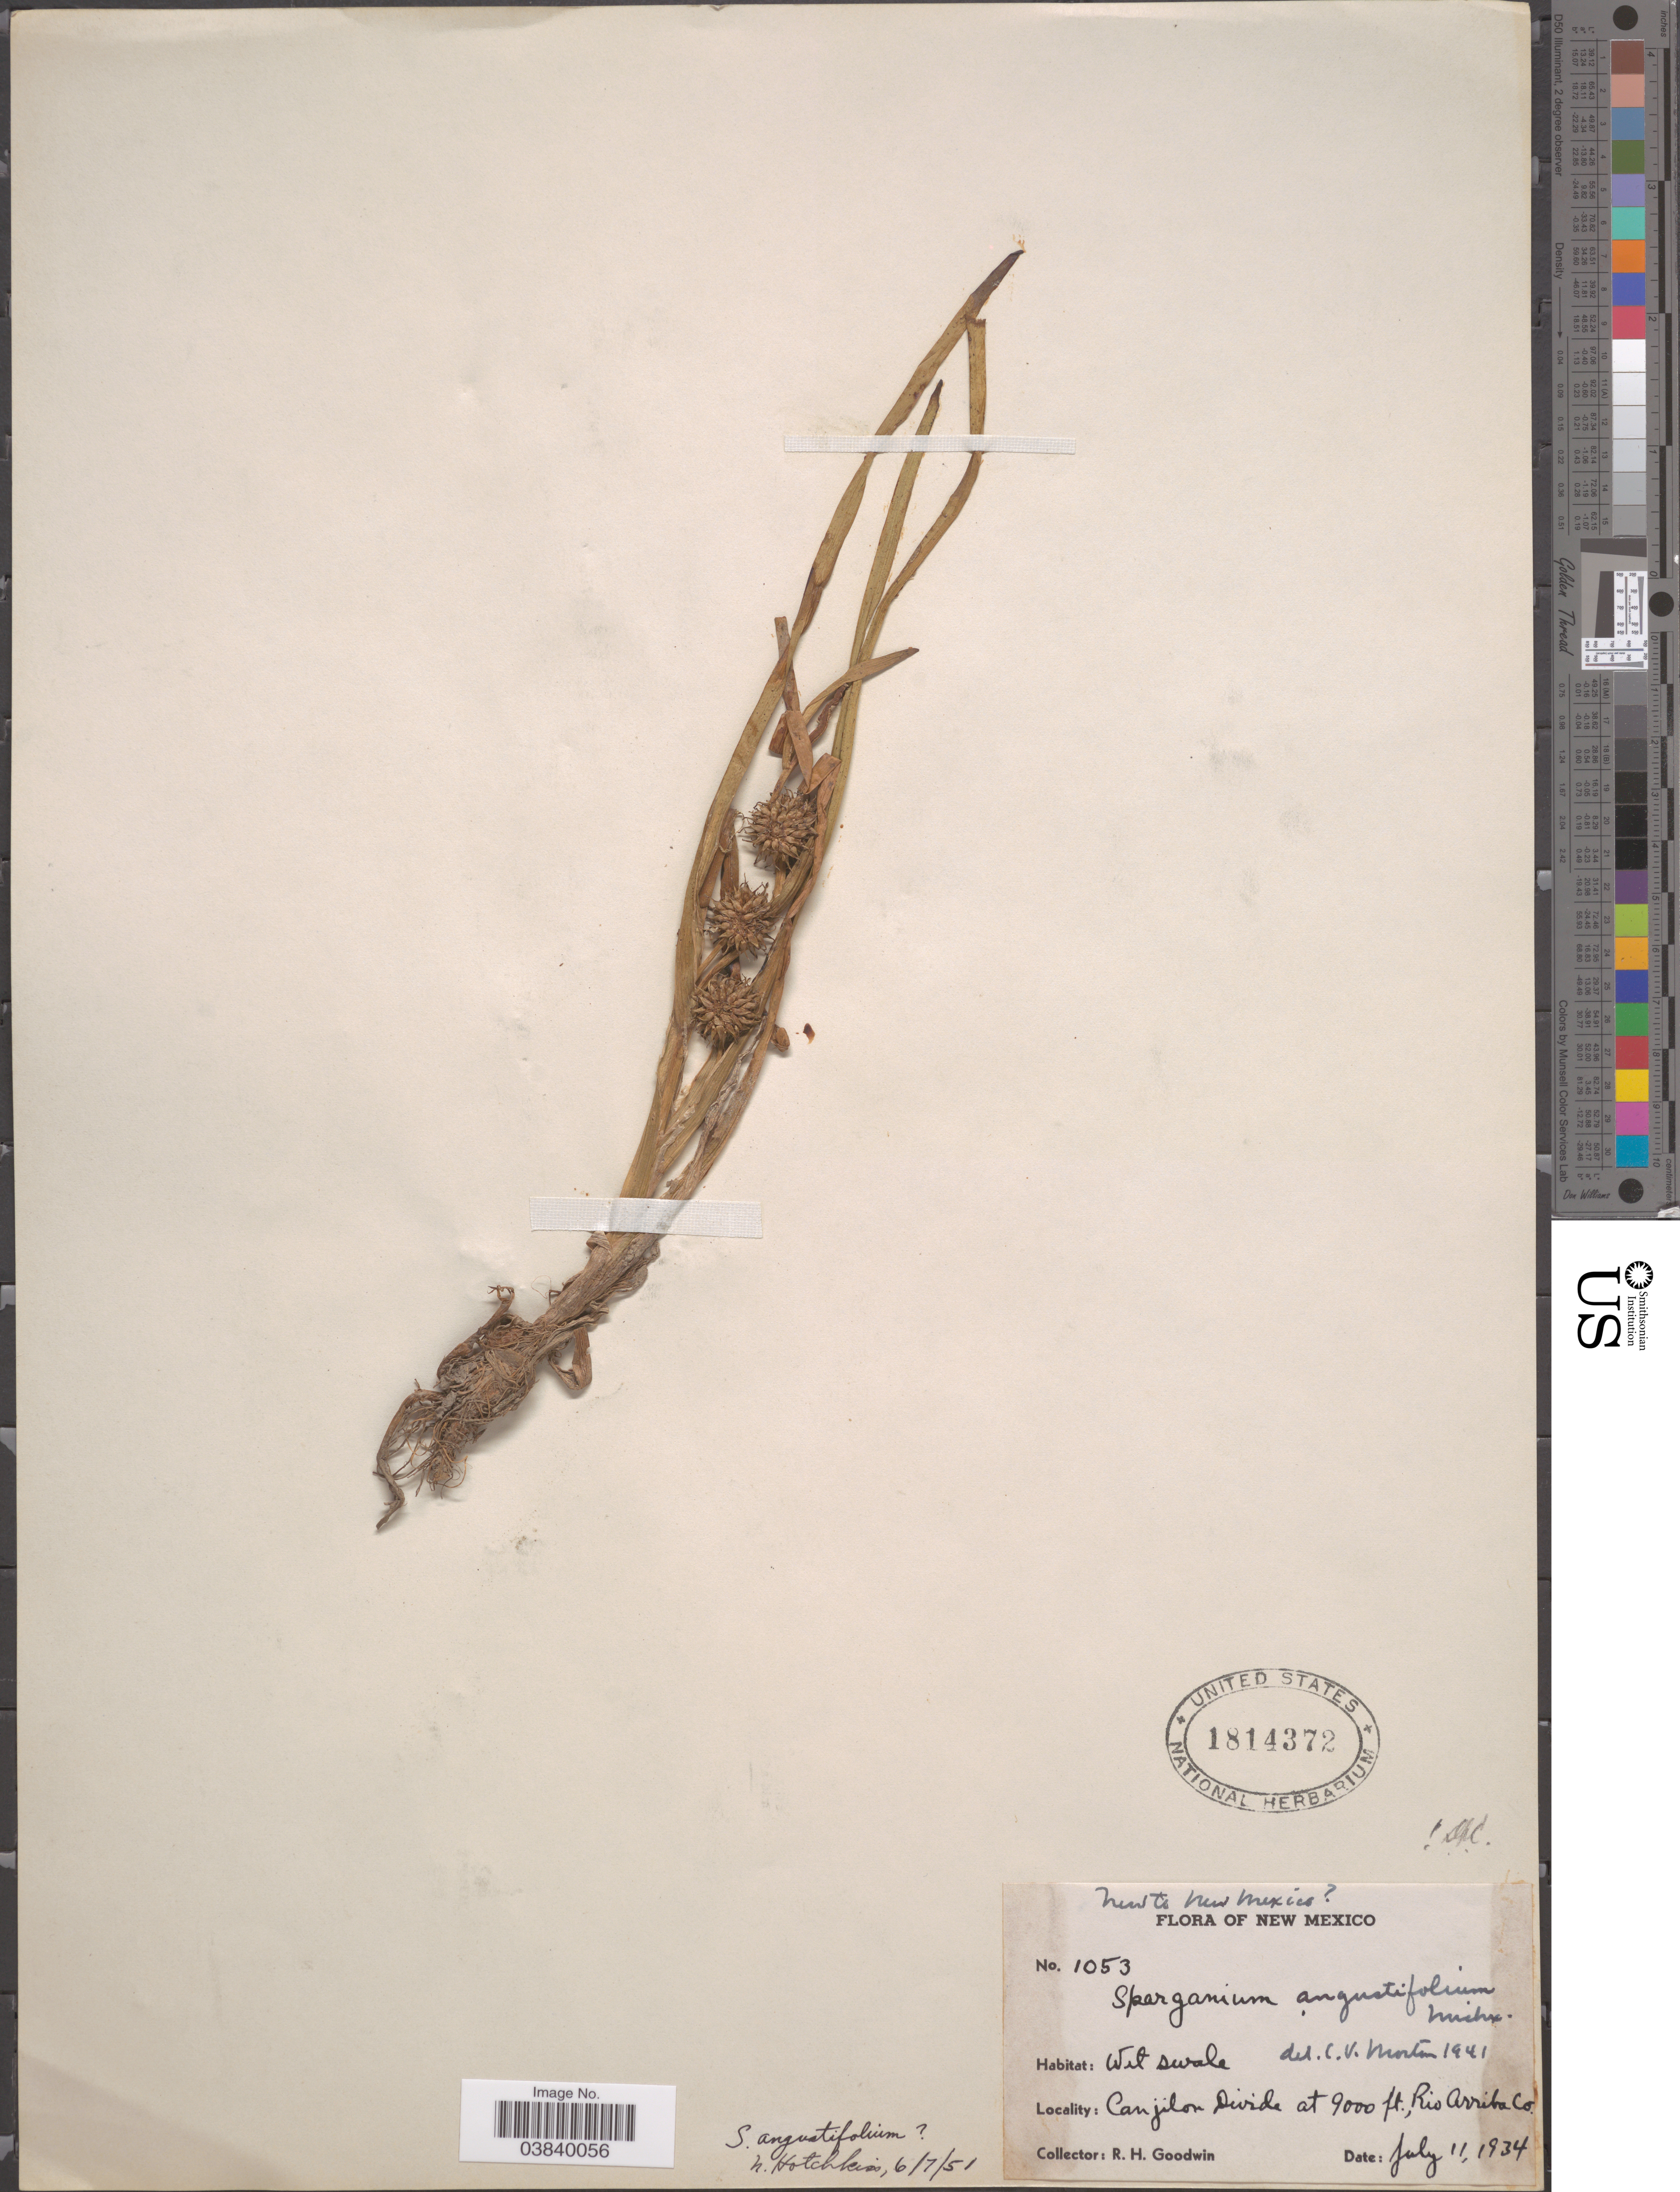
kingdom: Plantae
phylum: Tracheophyta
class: Liliopsida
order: Poales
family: Typhaceae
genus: Sparganium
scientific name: Sparganium angustifolium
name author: Michx.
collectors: R. Goodwin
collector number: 1053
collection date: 1934-07-11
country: United States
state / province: New Mexico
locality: Canjilon Divide, Rio Arriba Co.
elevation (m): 2743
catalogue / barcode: US 1814372